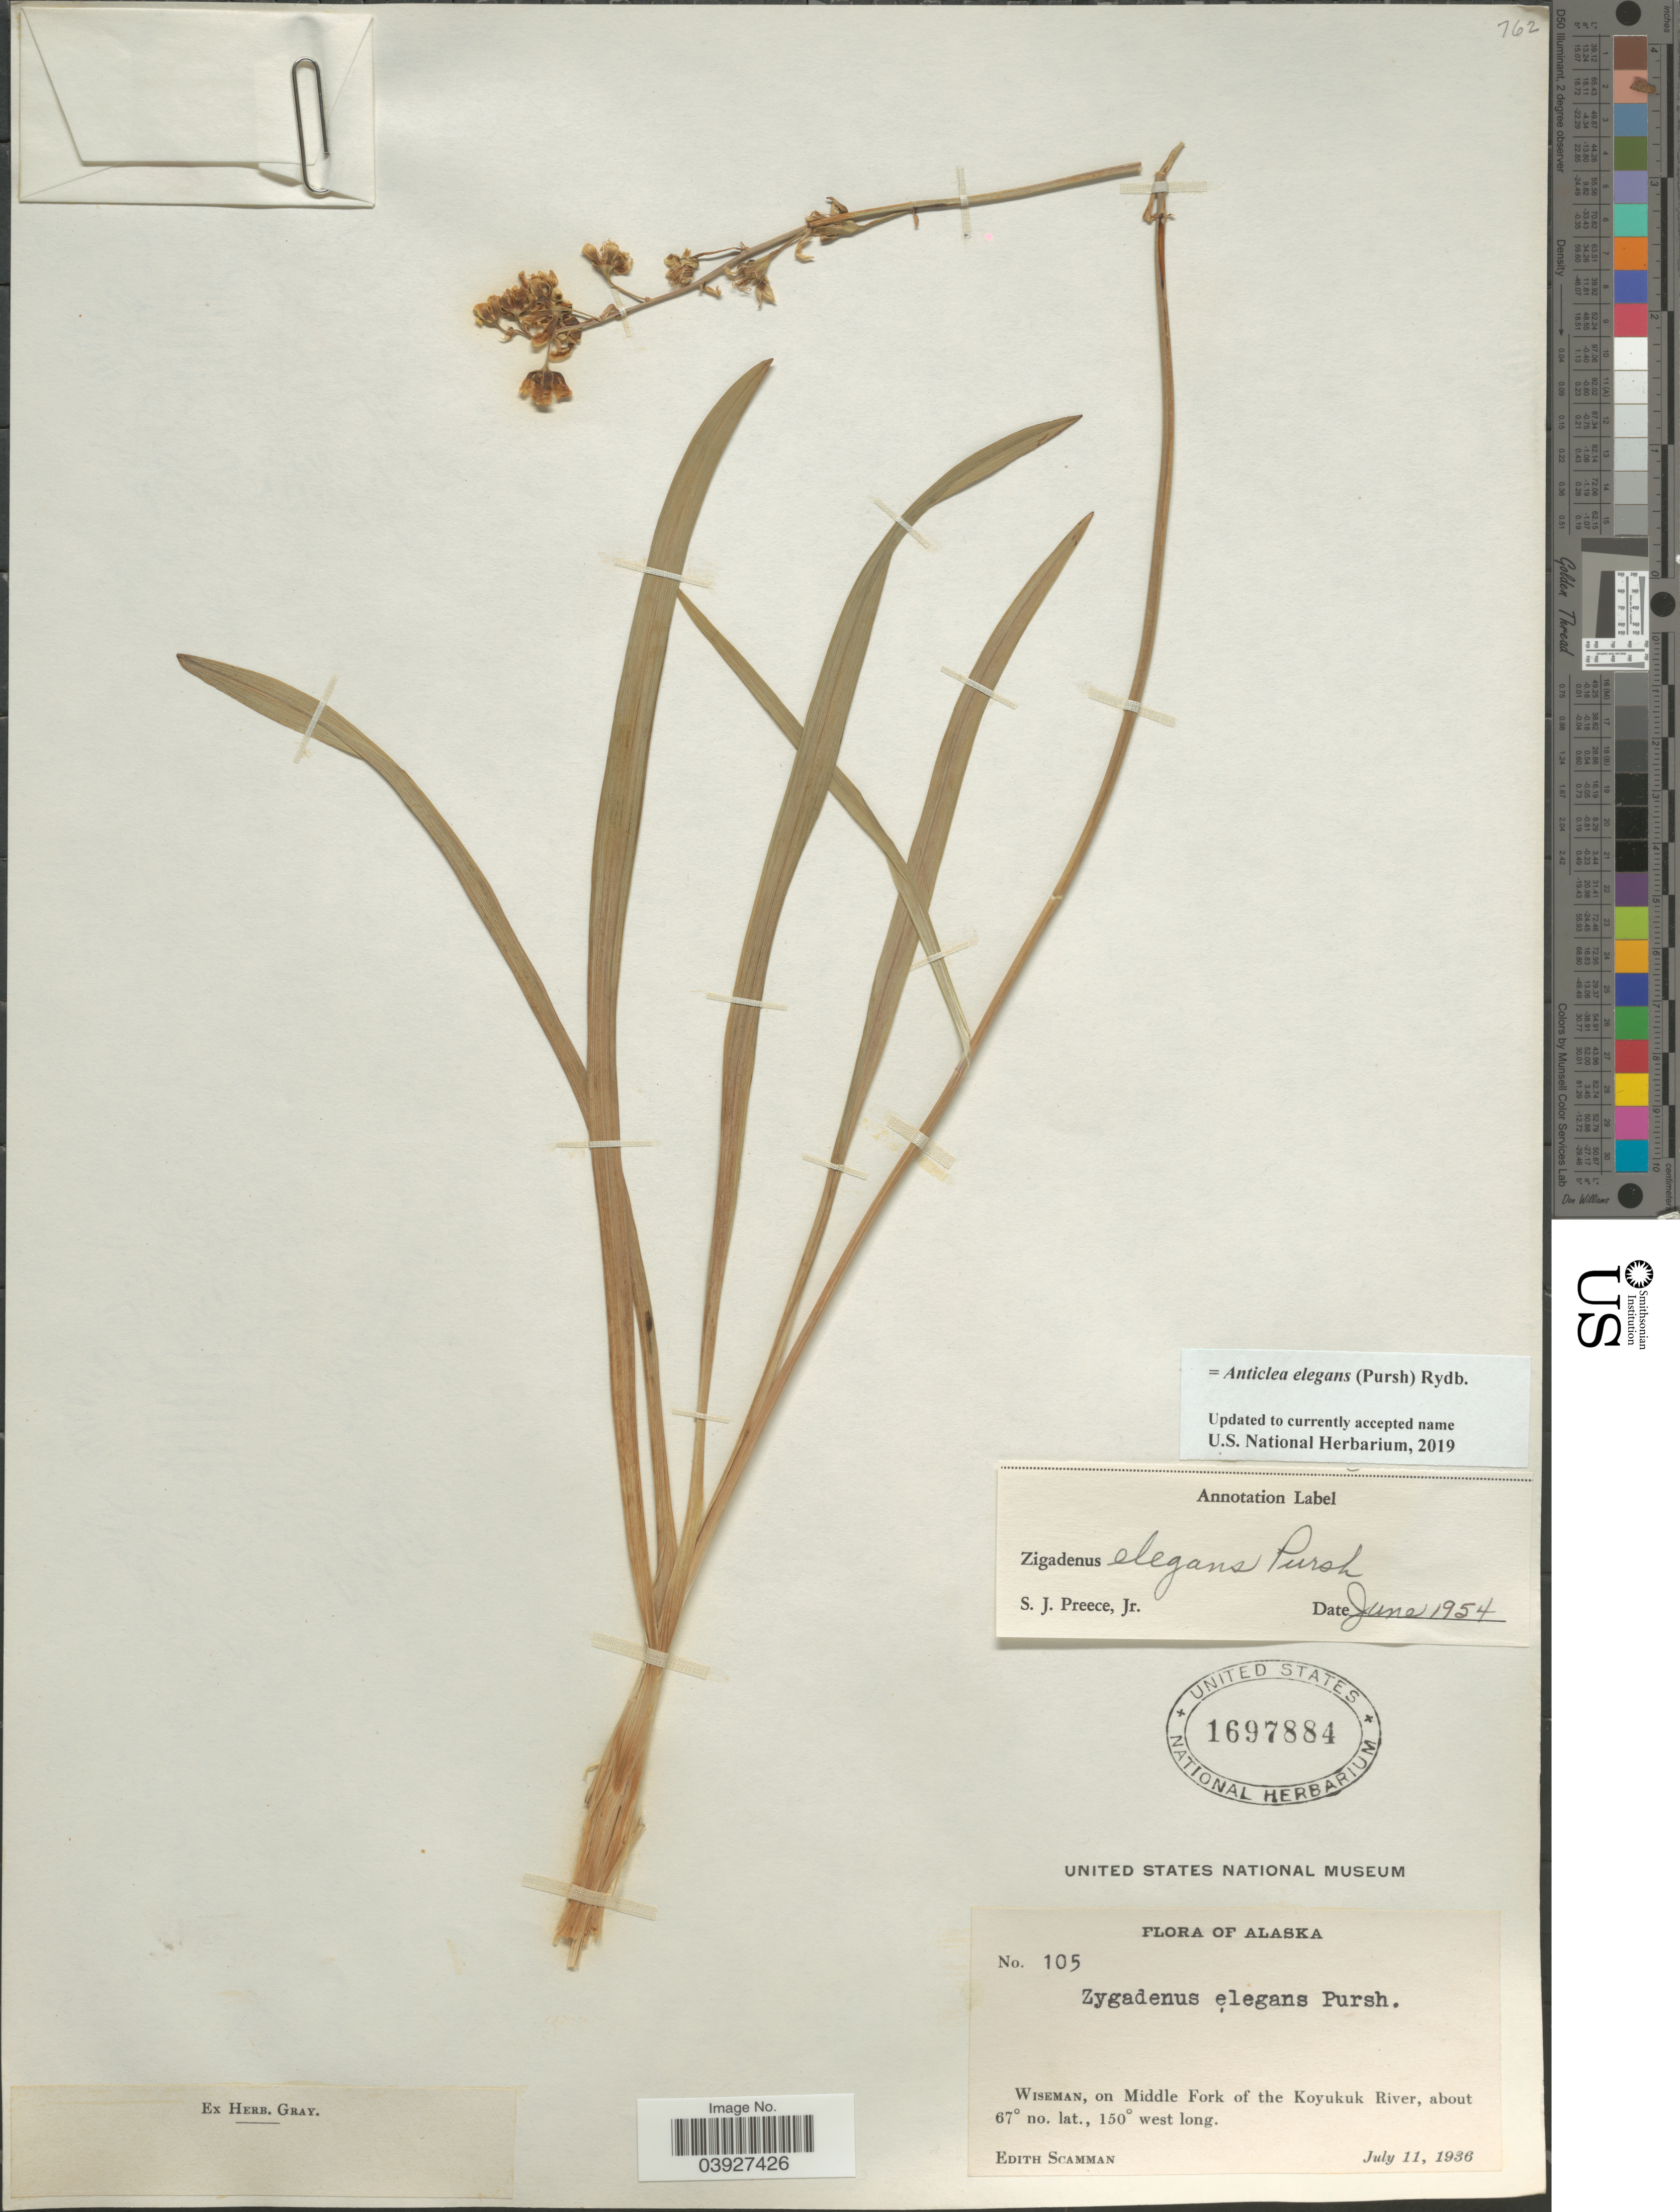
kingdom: Plantae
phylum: Tracheophyta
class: Liliopsida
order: Liliales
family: Melanthiaceae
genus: Anticlea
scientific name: Anticlea elegans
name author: (Pursh) Rydb.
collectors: E. Scamman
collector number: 105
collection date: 1936-07-11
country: United States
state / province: Alaska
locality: Wiseman, on Middle Fork of the Koyukuk River.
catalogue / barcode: US 1697884